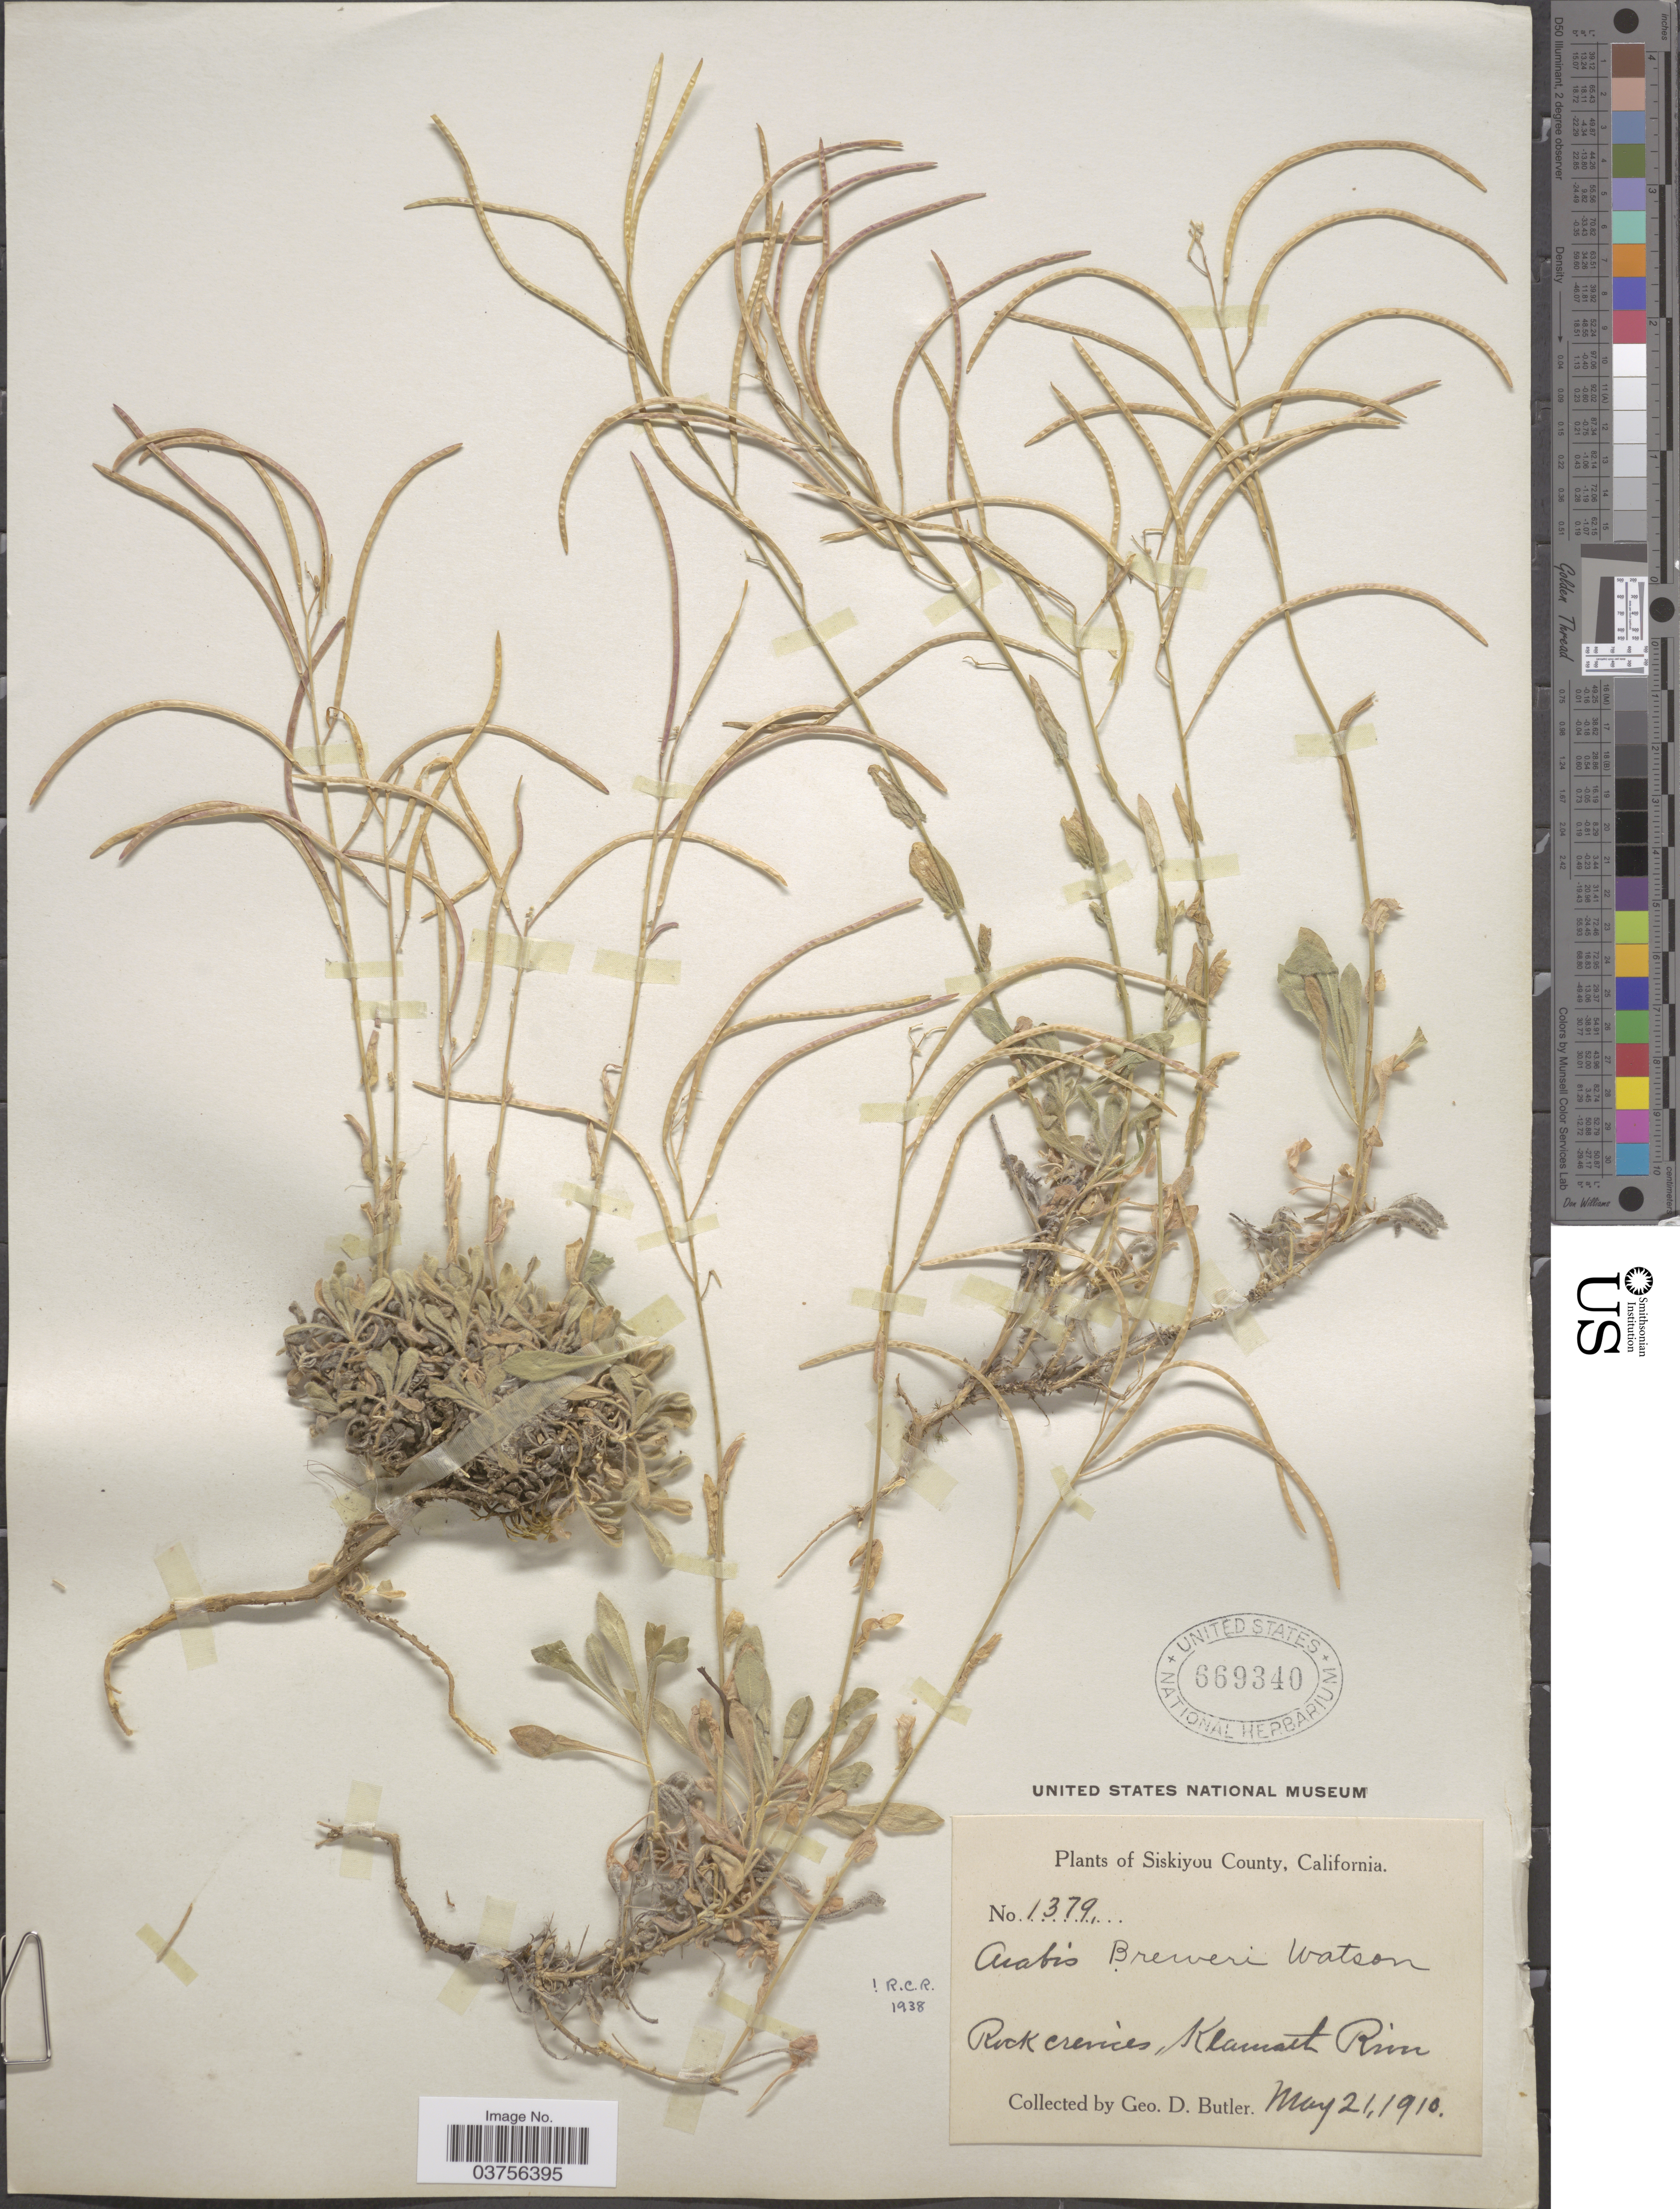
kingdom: Plantae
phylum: Tracheophyta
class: Magnoliopsida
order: Brassicales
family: Brassicaceae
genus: Arabis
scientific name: Arabis breweri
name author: S. Watson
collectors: G. D. Butler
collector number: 1379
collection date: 1910-05-21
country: United States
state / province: California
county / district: Siskiyou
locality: Siskiyou County. Rock crevices, Klamath River.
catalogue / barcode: US 669340